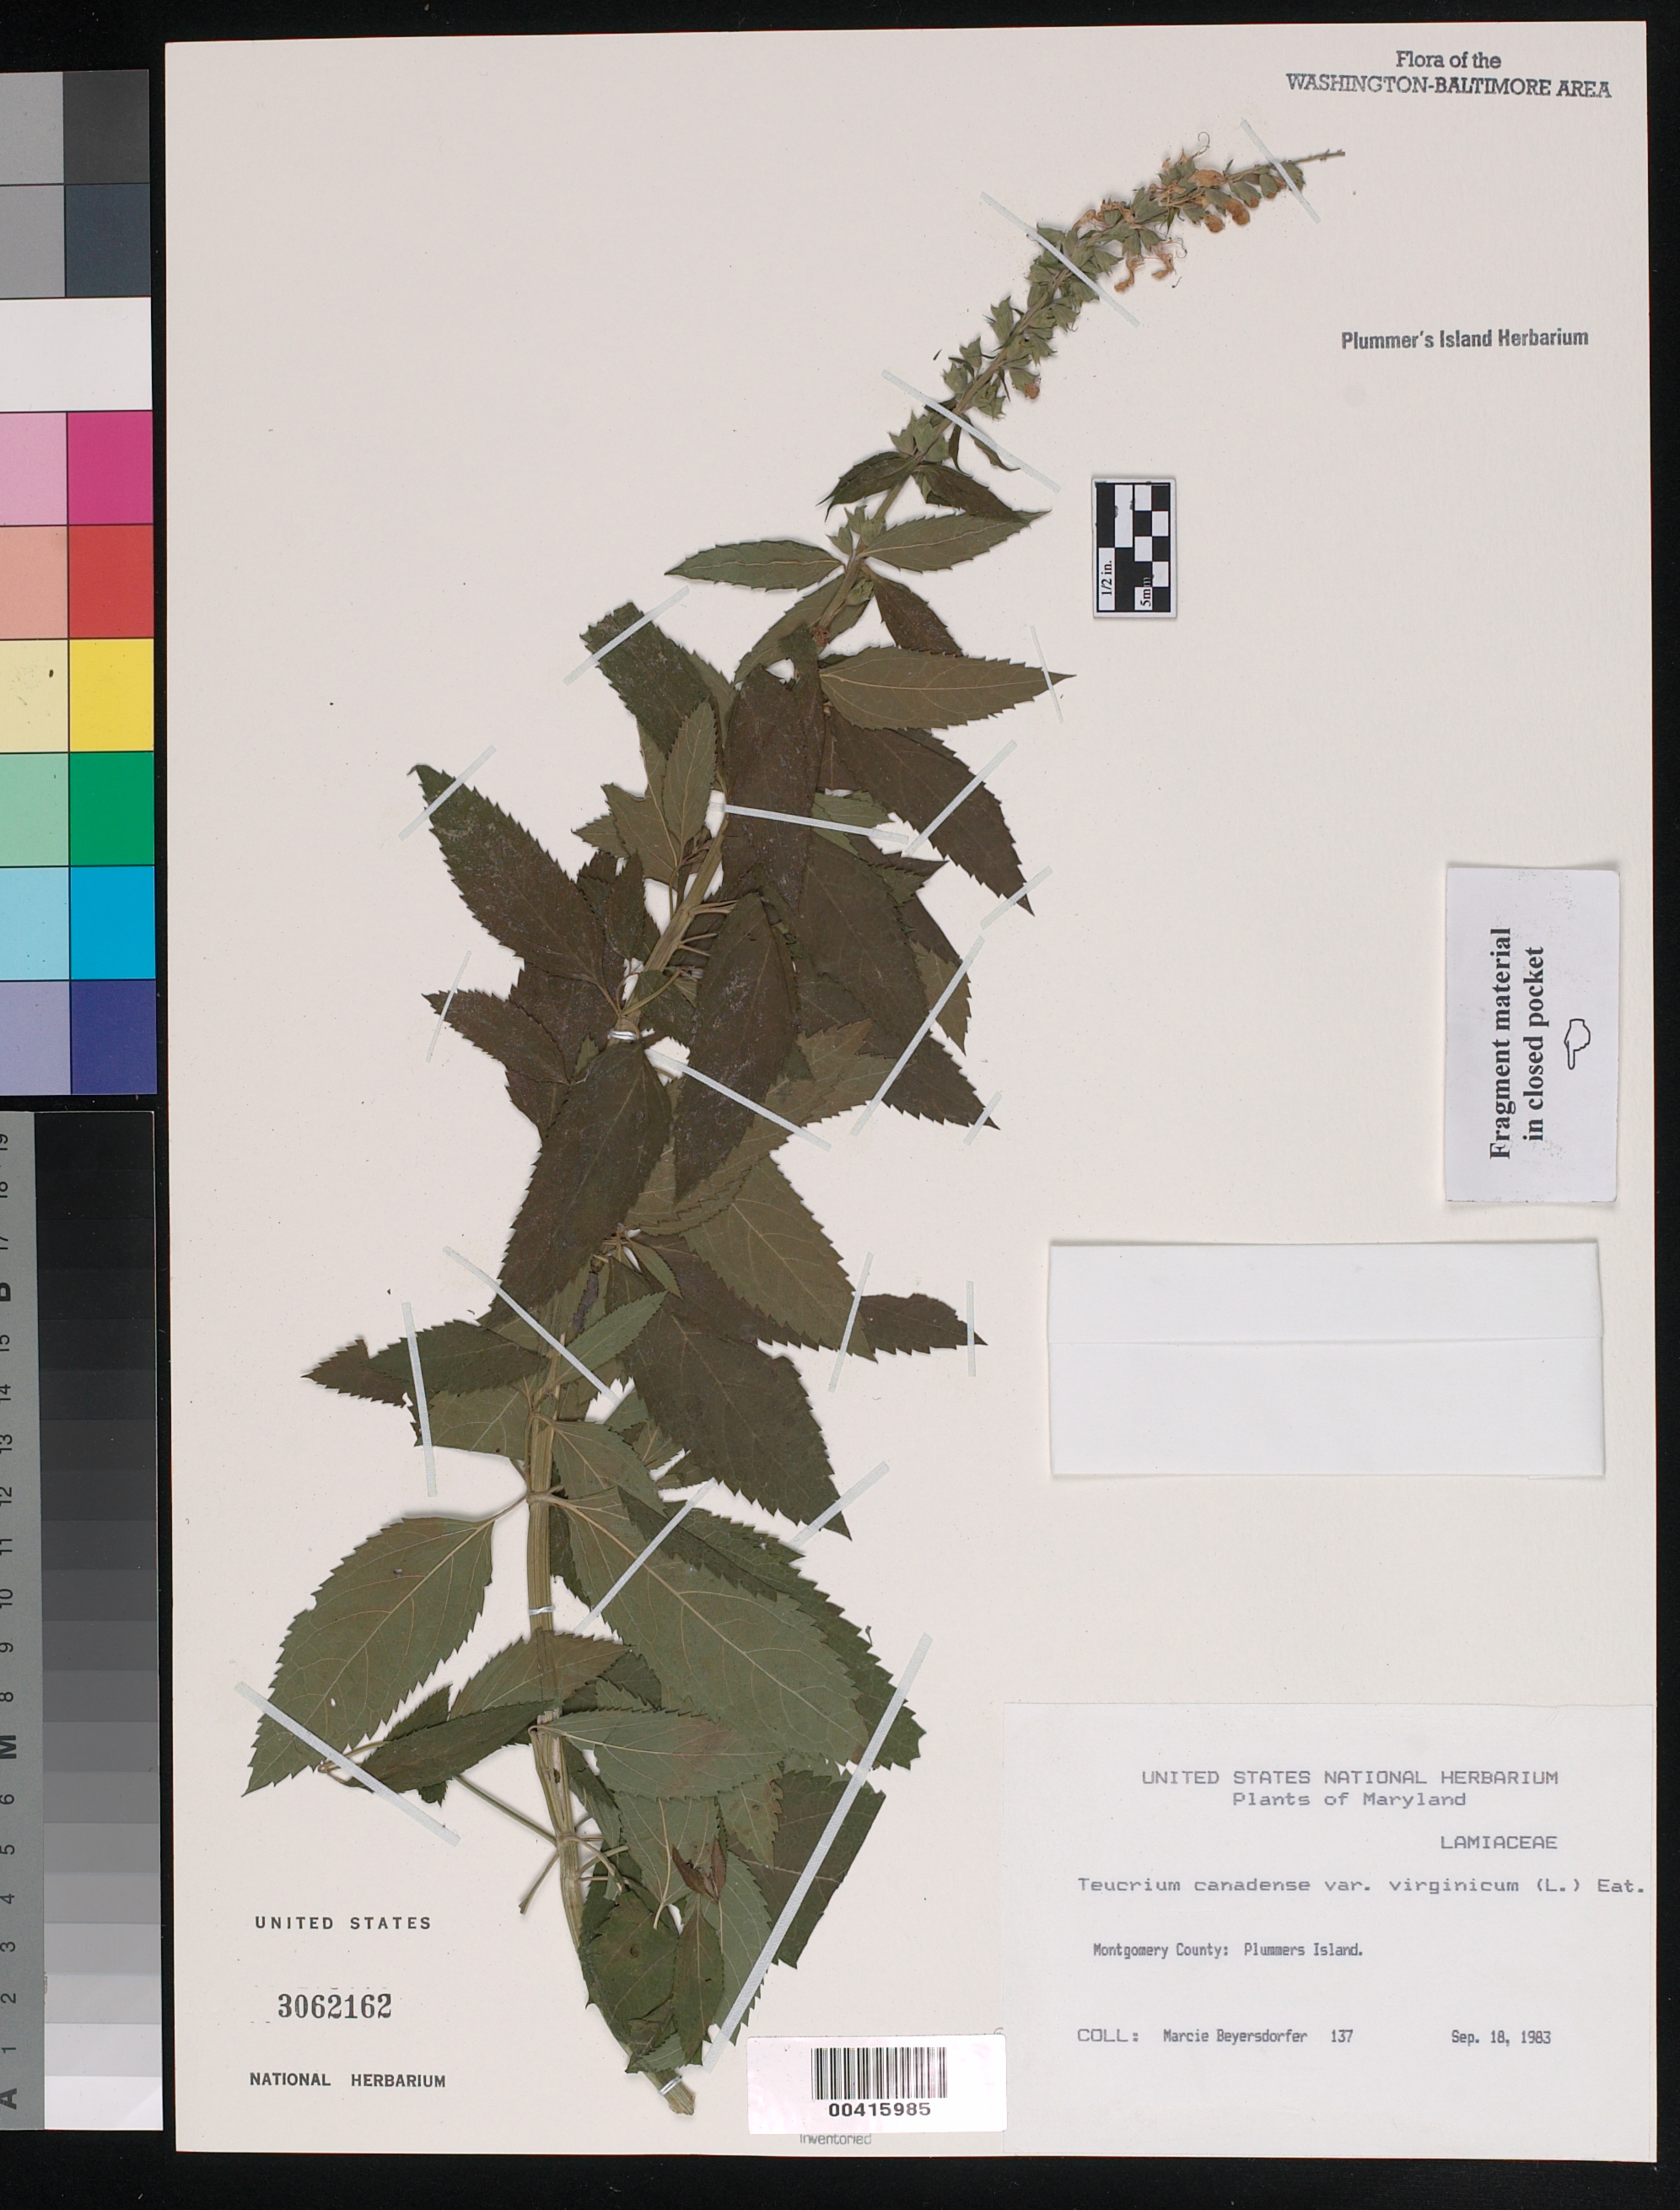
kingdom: Plantae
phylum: Tracheophyta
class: Magnoliopsida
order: Lamiales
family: Lamiaceae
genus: Teucrium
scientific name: Teucrium canadense var. virginicum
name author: L.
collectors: M. Beyersdorfer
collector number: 137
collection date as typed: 18 Sep 1983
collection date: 1983-09-18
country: United States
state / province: Maryland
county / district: Montgomery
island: Plummers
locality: Plummer's Island C. & O. Canal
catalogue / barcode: US 3062162